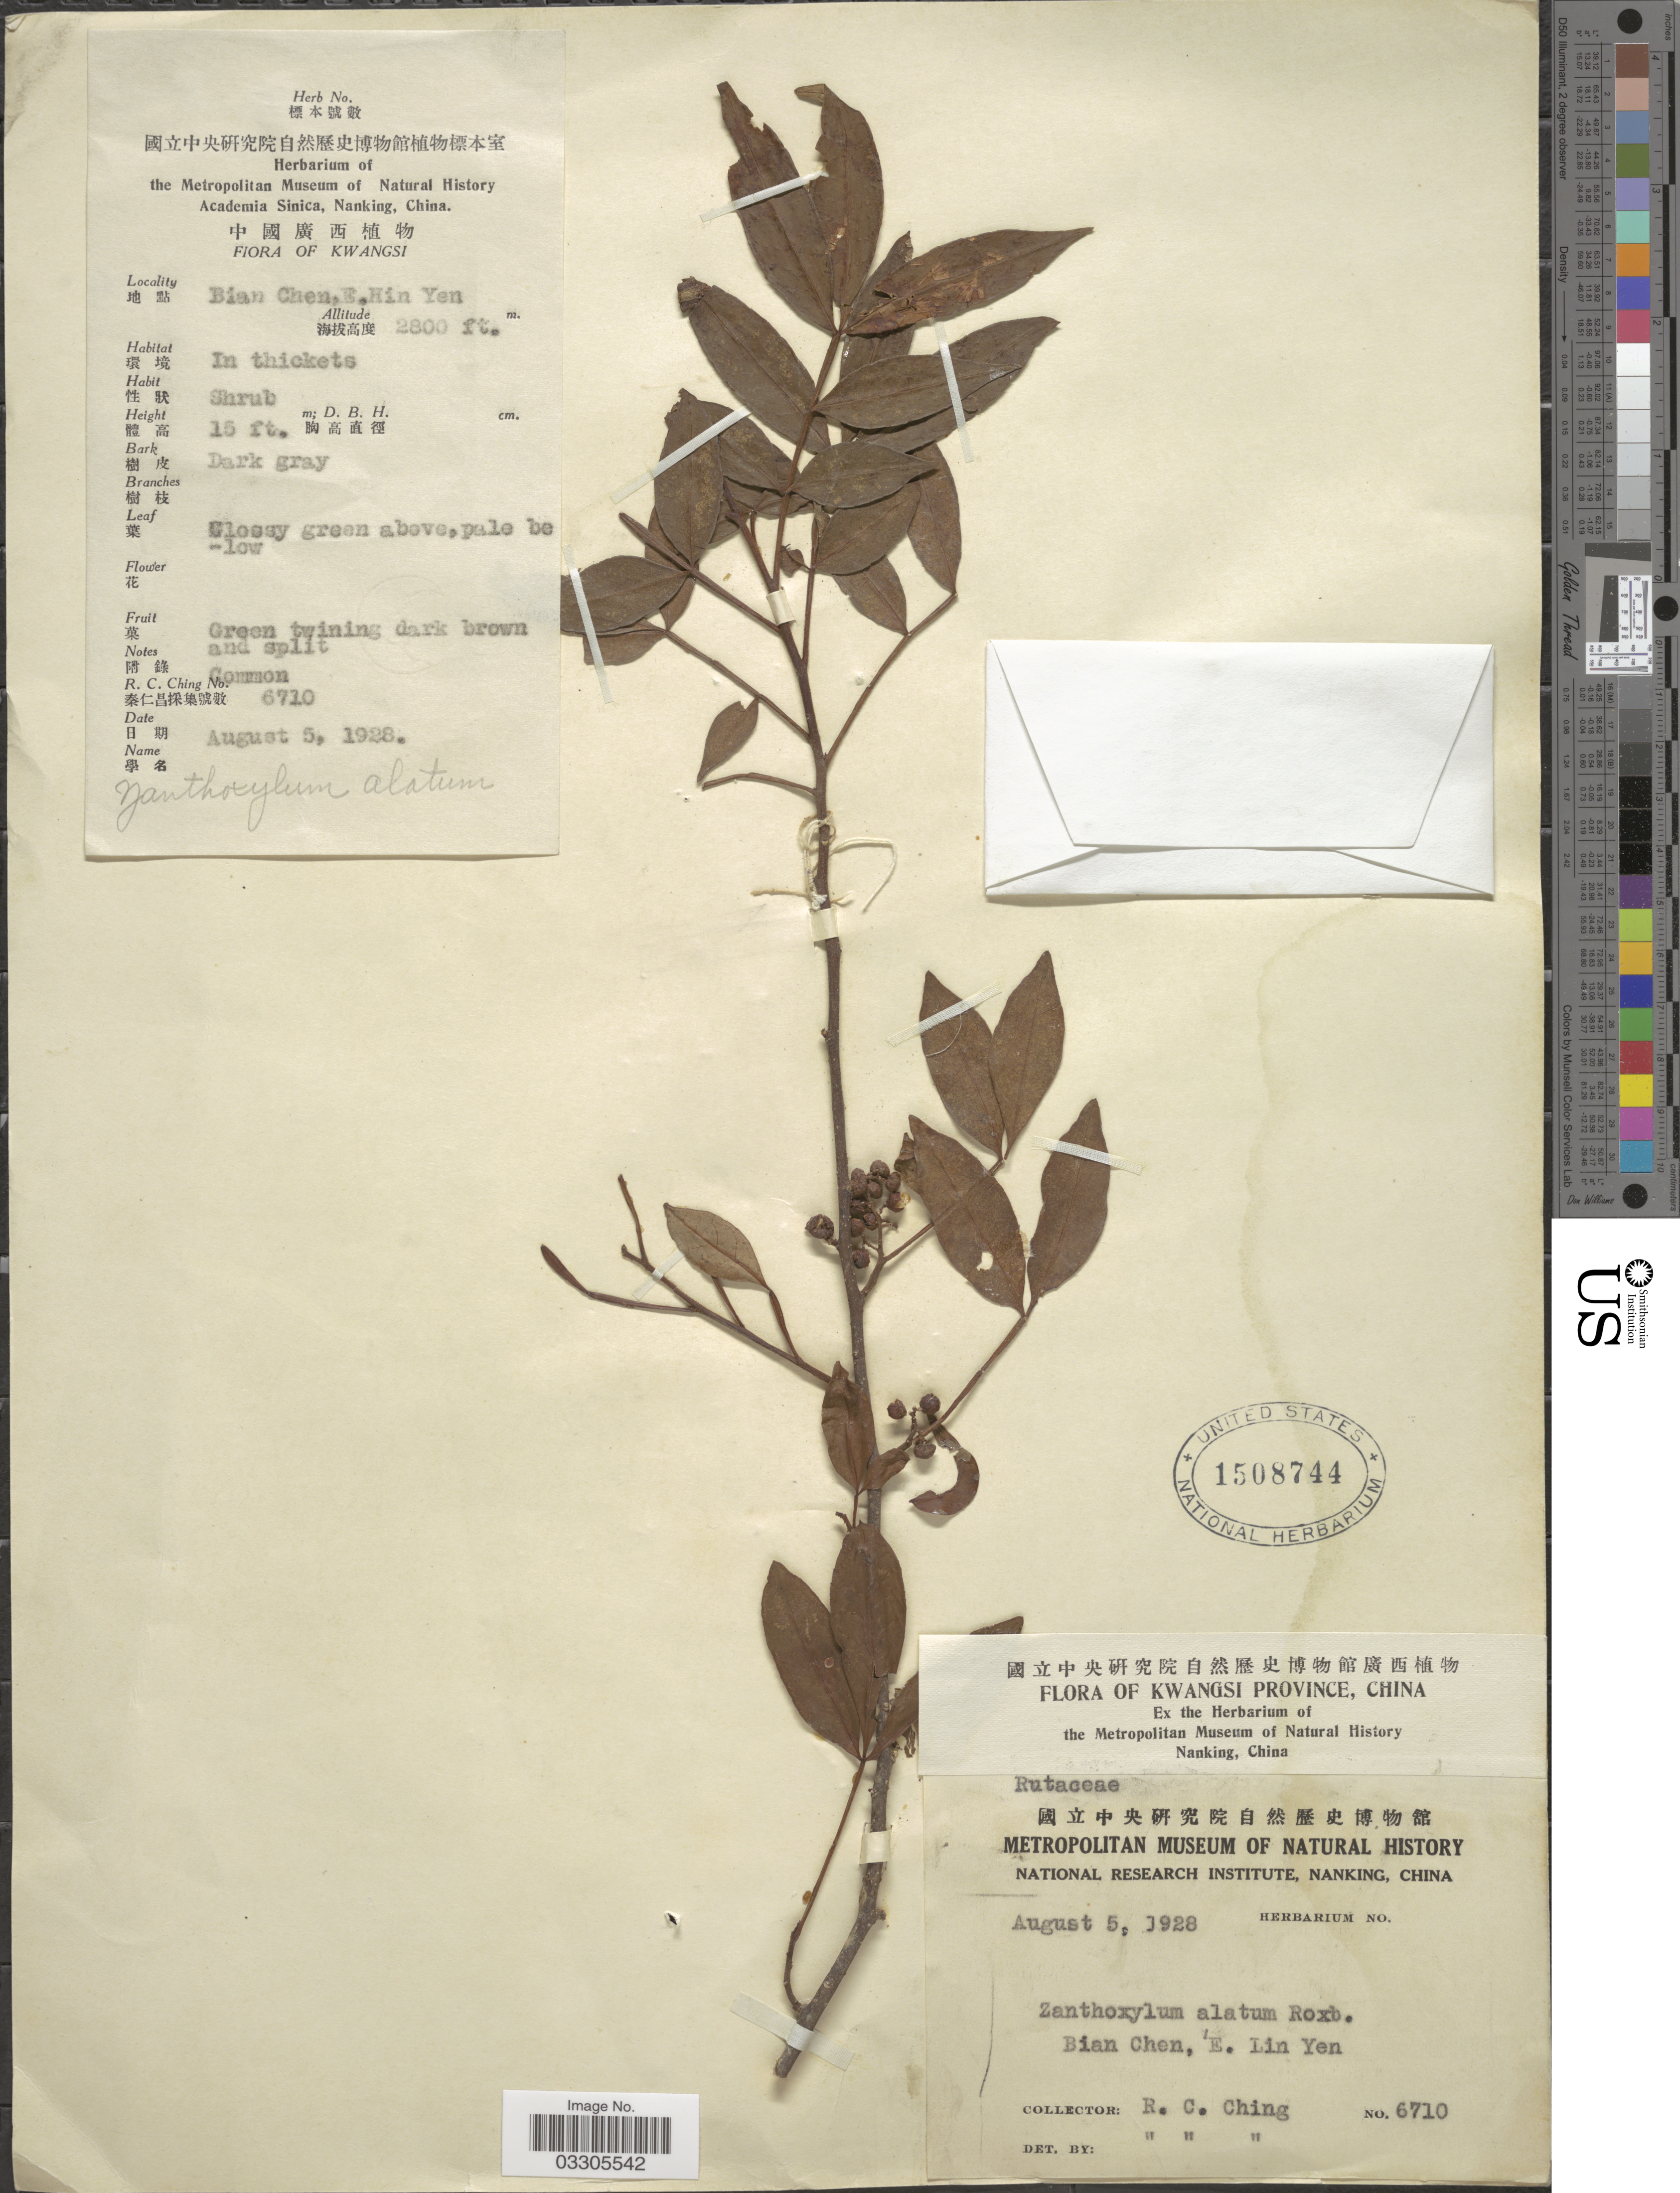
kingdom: Plantae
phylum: Tracheophyta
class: Magnoliopsida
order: Sapindales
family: Rutaceae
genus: Zanthoxylum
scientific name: Zanthoxylum armatum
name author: DC.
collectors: R. C. Ching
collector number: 6710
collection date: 1928-08-05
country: China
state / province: Guangxi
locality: Kwangsi Province, Bian Chen, E. Hin Yen.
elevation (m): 853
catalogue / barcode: US 1508744